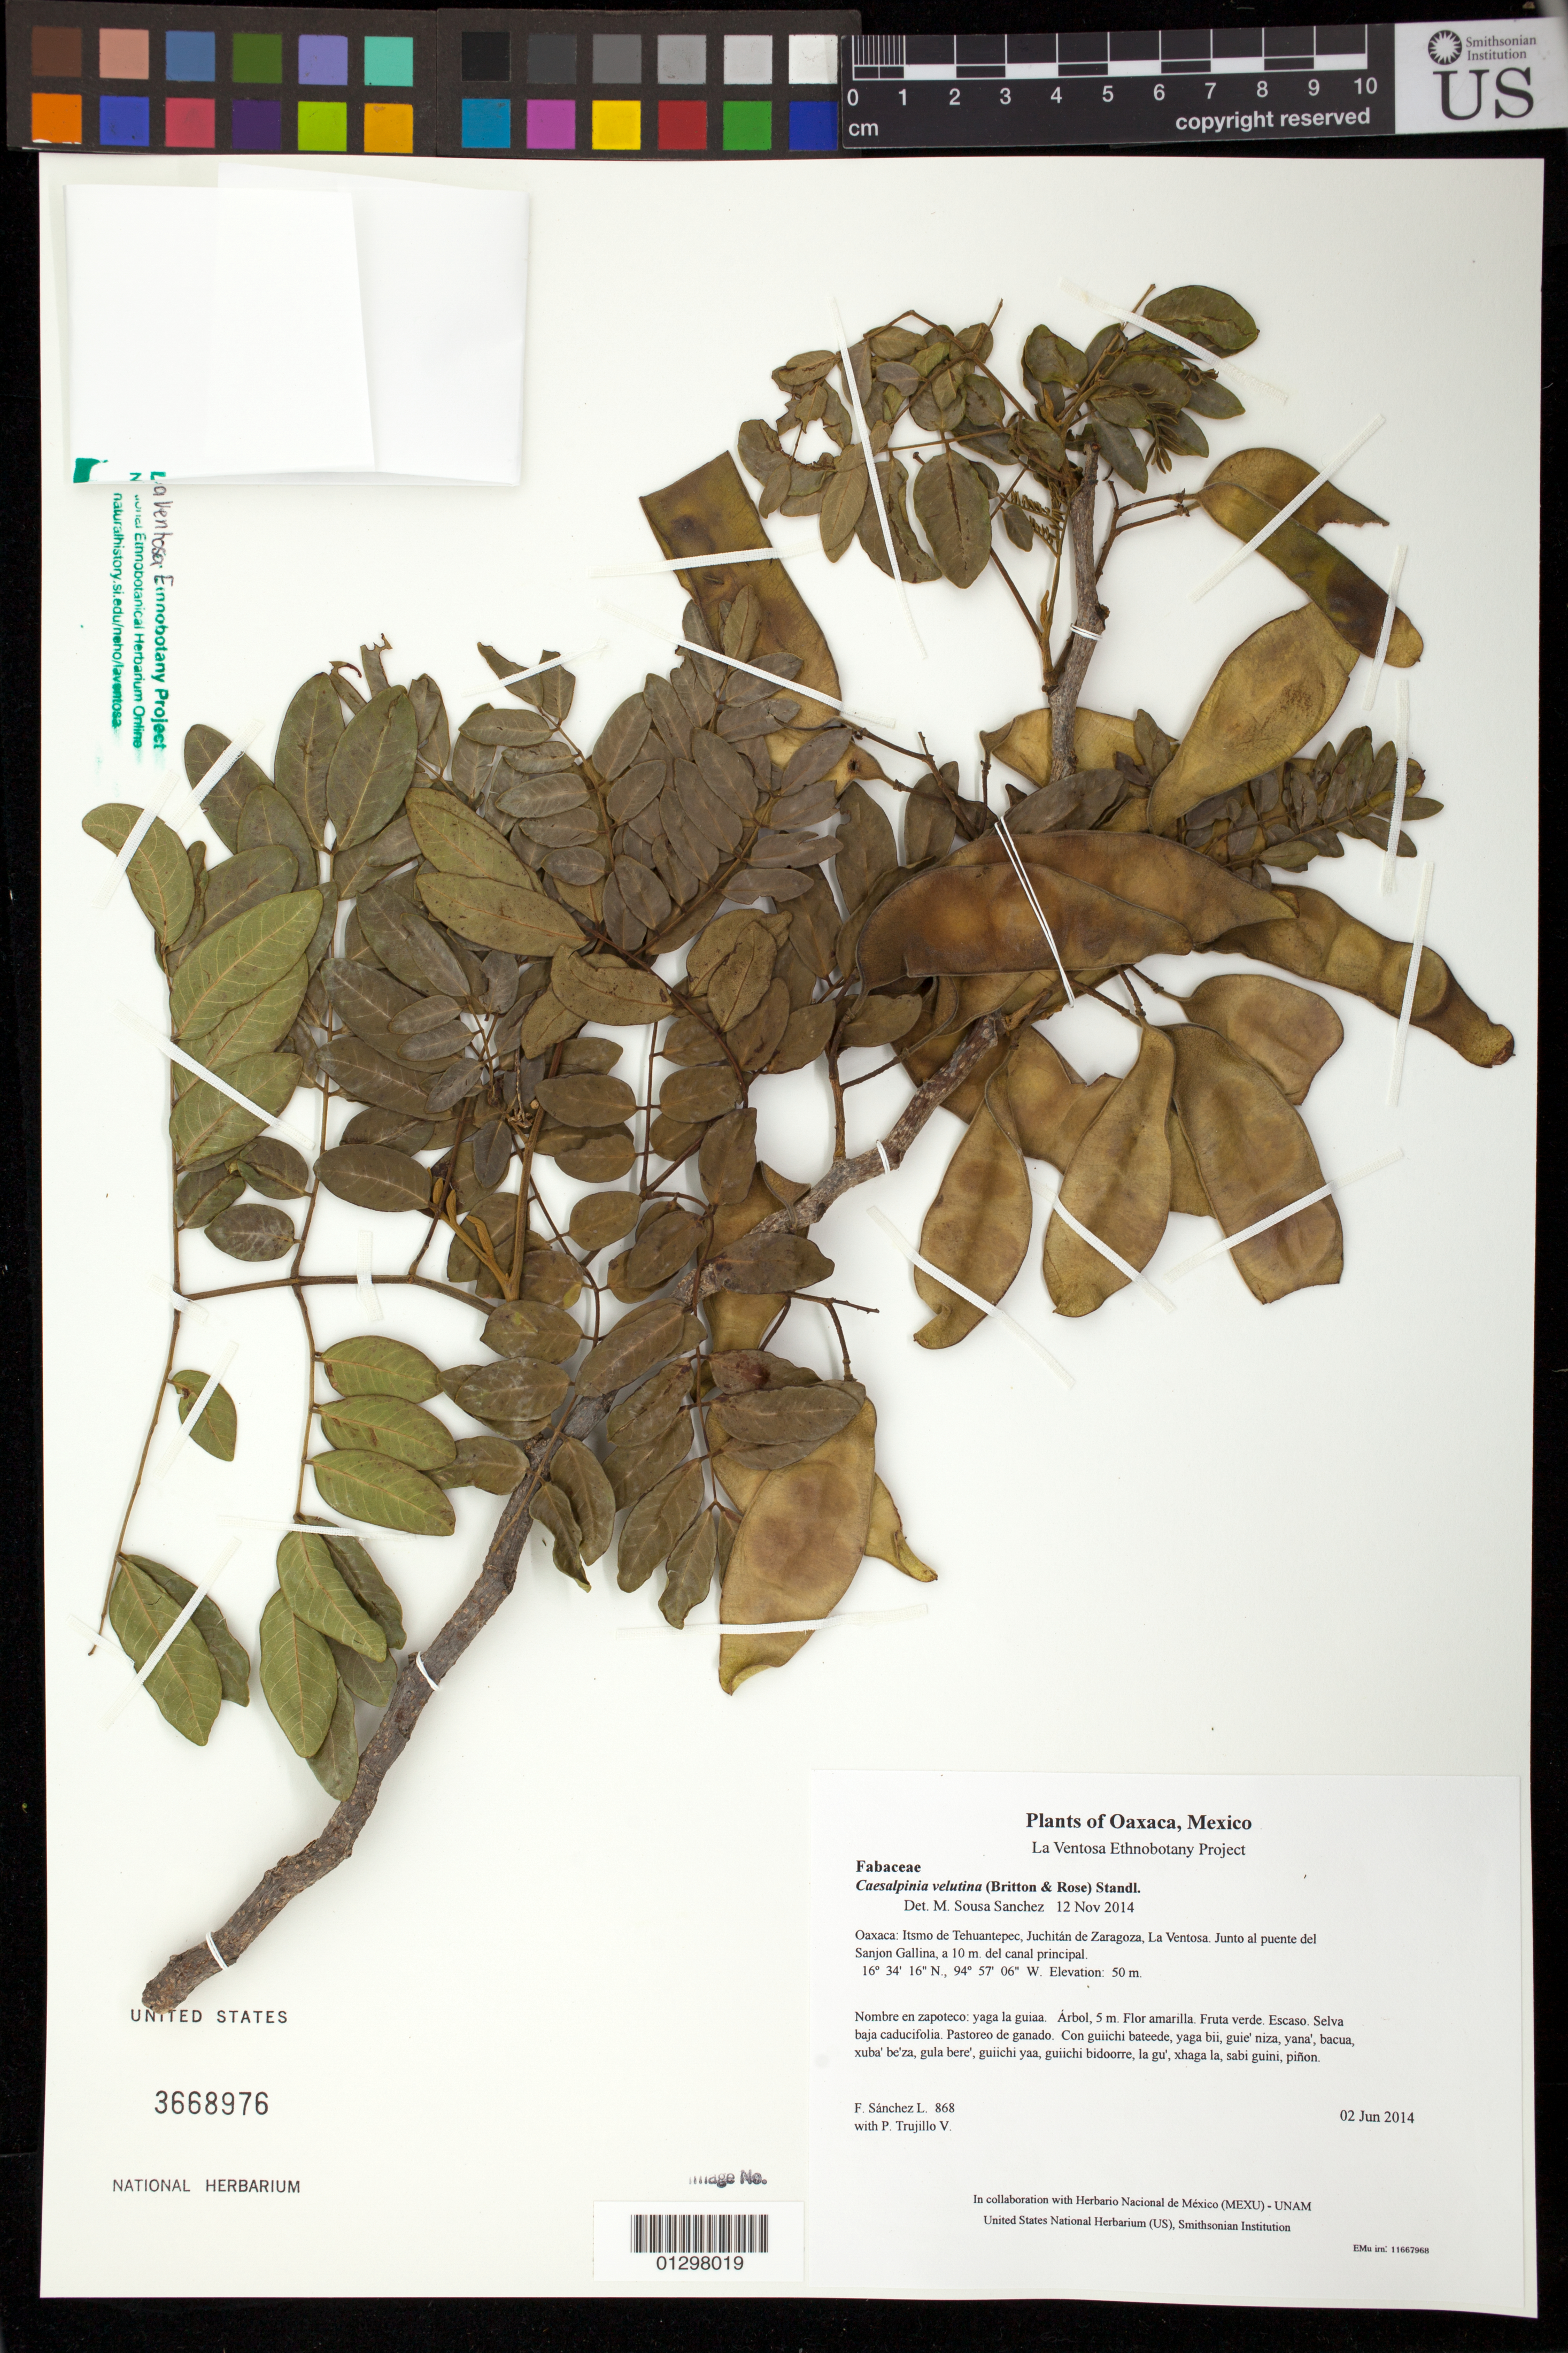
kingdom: Plantae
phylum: Tracheophyta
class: Magnoliopsida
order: Fabales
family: Fabaceae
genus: Coulteria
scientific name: Coulteria velutina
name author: (Britton & Rose) Sotuyo & G.P. Lewis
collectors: F. Sánchez L. & P. Trujillo V.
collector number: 868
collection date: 2014-06-02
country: Mexico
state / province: Oaxaca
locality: Itsmo de Tehuantepec, Juchitán de Zaragoza, La Ventosa. Junto al puente del Sanjon Gallina, a 10 m. del canal principal.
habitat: Selva baja caducifolia. Pastoreo de ganado.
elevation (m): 50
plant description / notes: JEBOT, MEXU, SERO, US; Yaga. 5 m. Guie' naguchi. Cuaananaxhi naga'. Huaxie'.; pepehuaje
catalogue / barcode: US 3668976